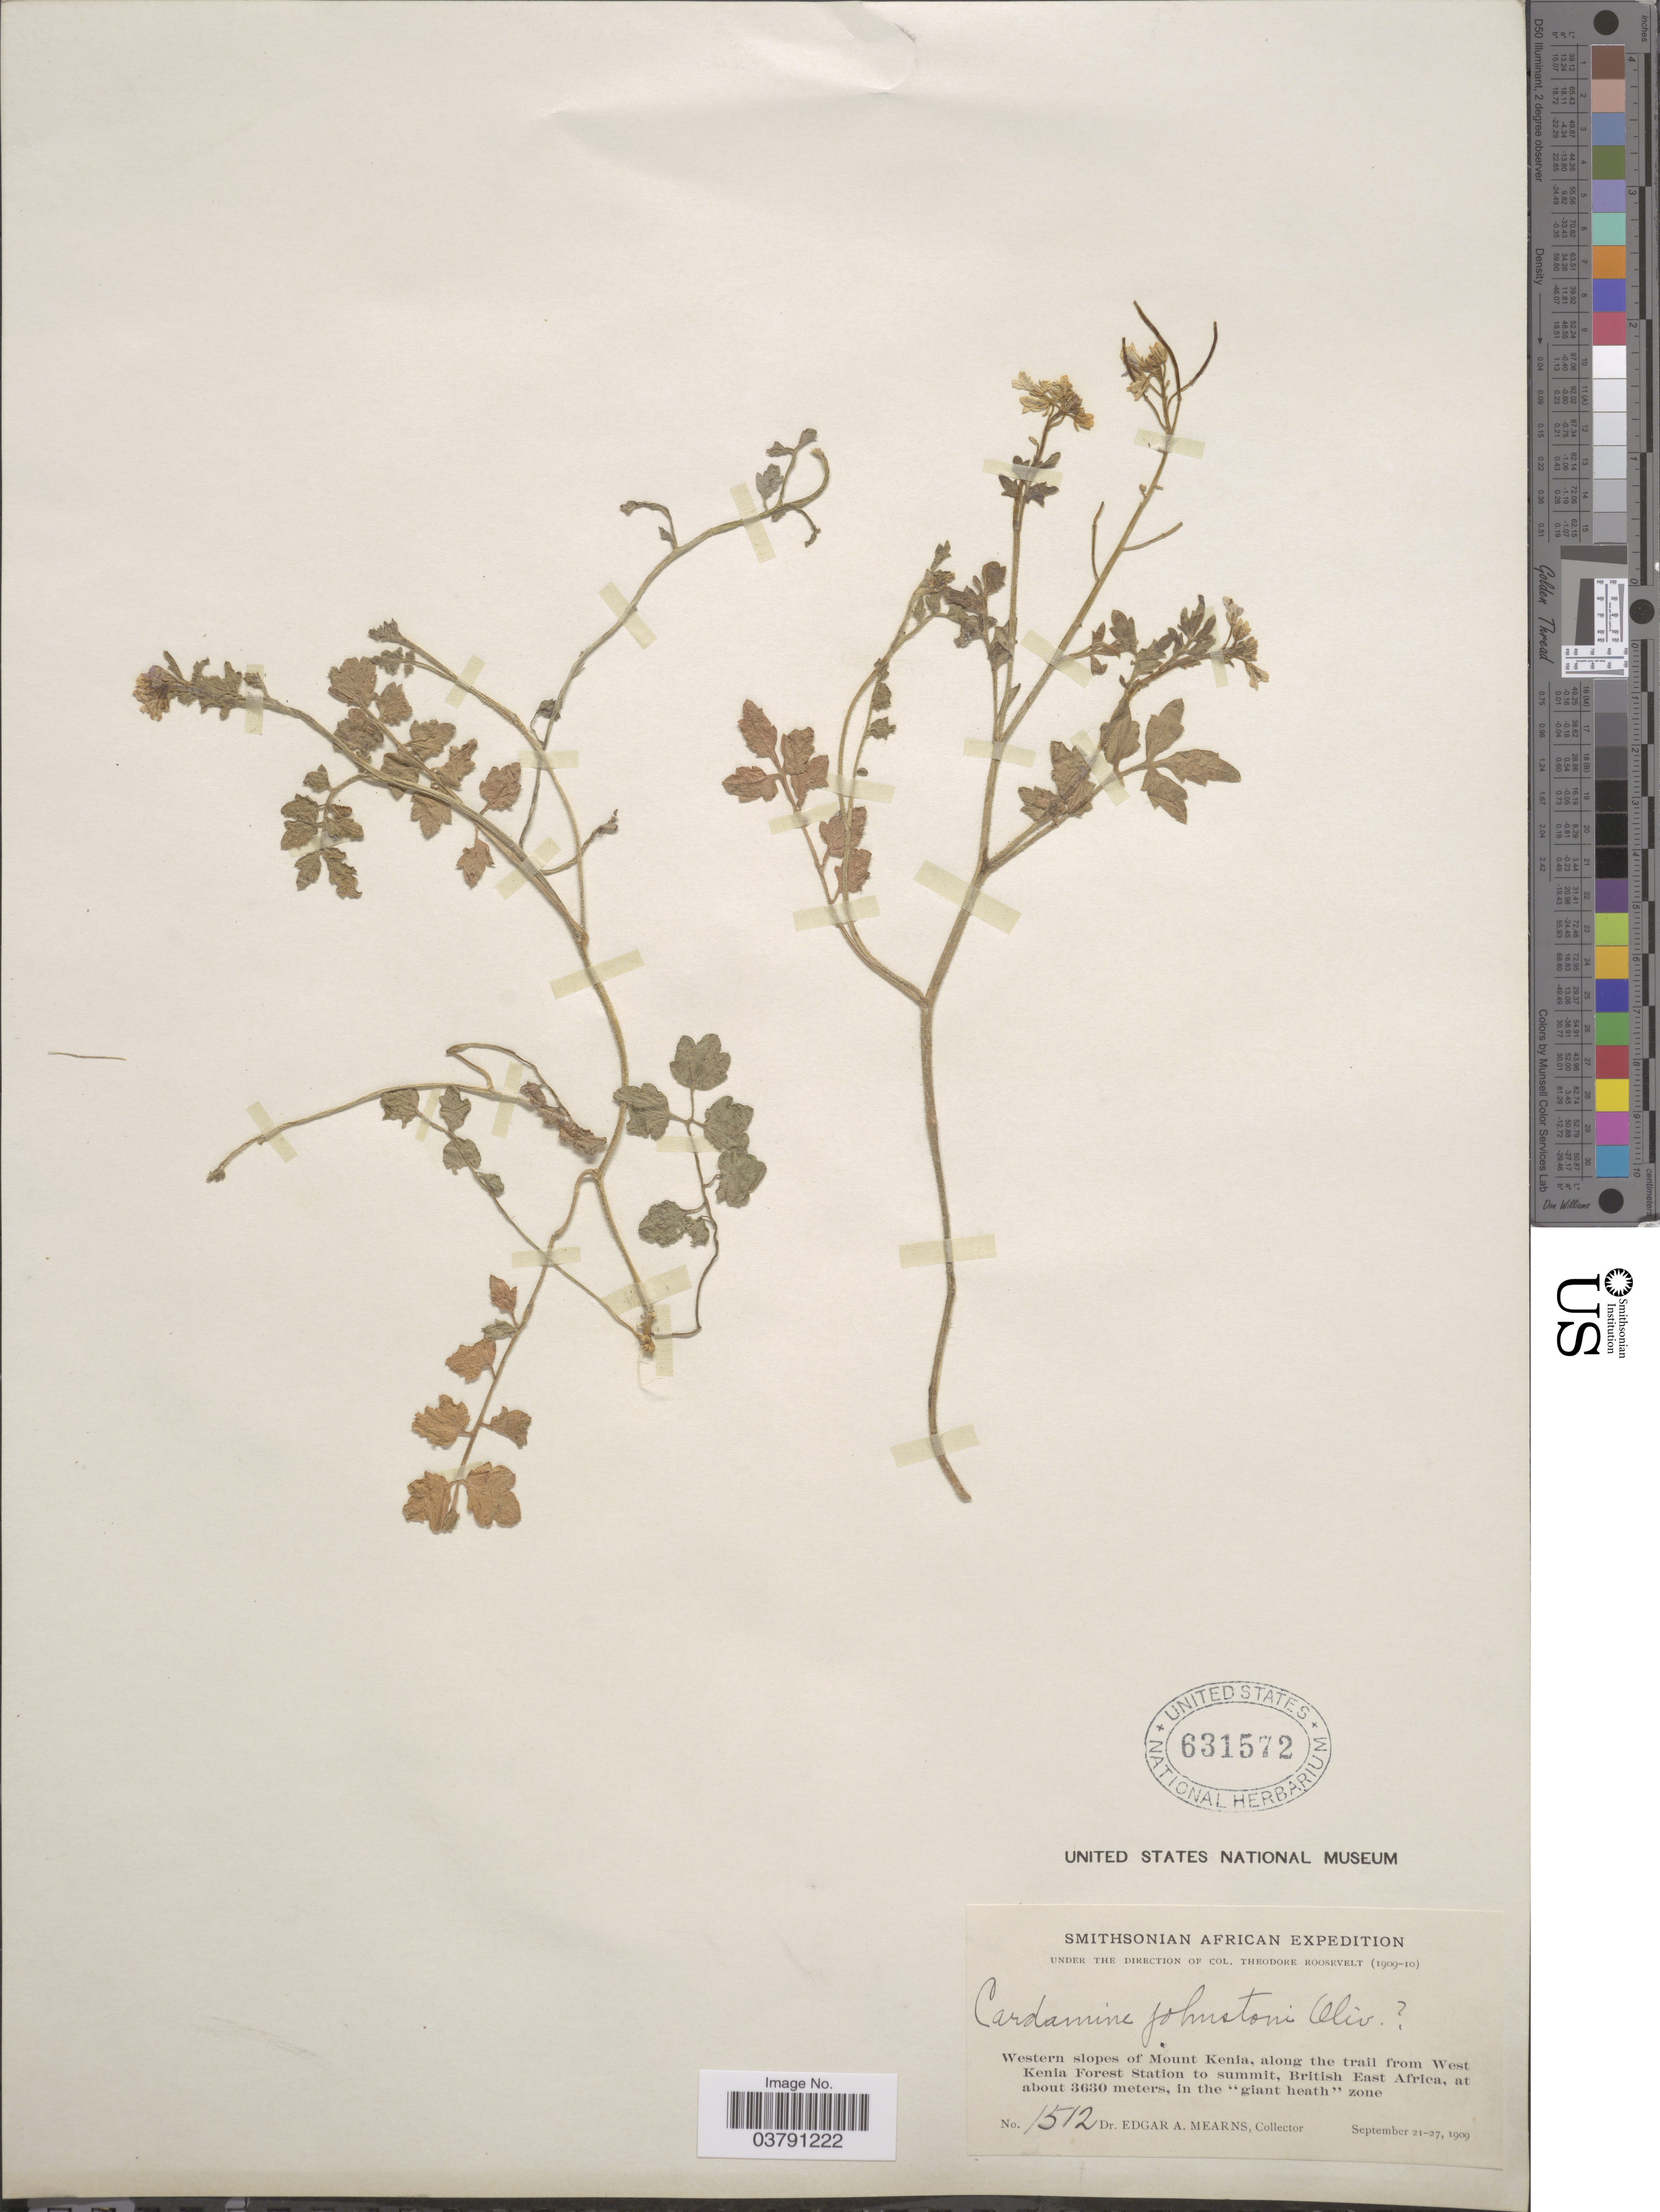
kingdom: Plantae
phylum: Tracheophyta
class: Magnoliopsida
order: Brassicales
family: Brassicaceae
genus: Cardamine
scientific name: Cardamine johnstonii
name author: Oliv.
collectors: E. A. Mearns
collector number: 1512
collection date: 1909-09-21/1909-09-27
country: Kenya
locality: Western slopes of Mount Kenia, along the trail from West Kenia Forest Station to summit, British East Africa.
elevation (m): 3630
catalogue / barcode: US 631572